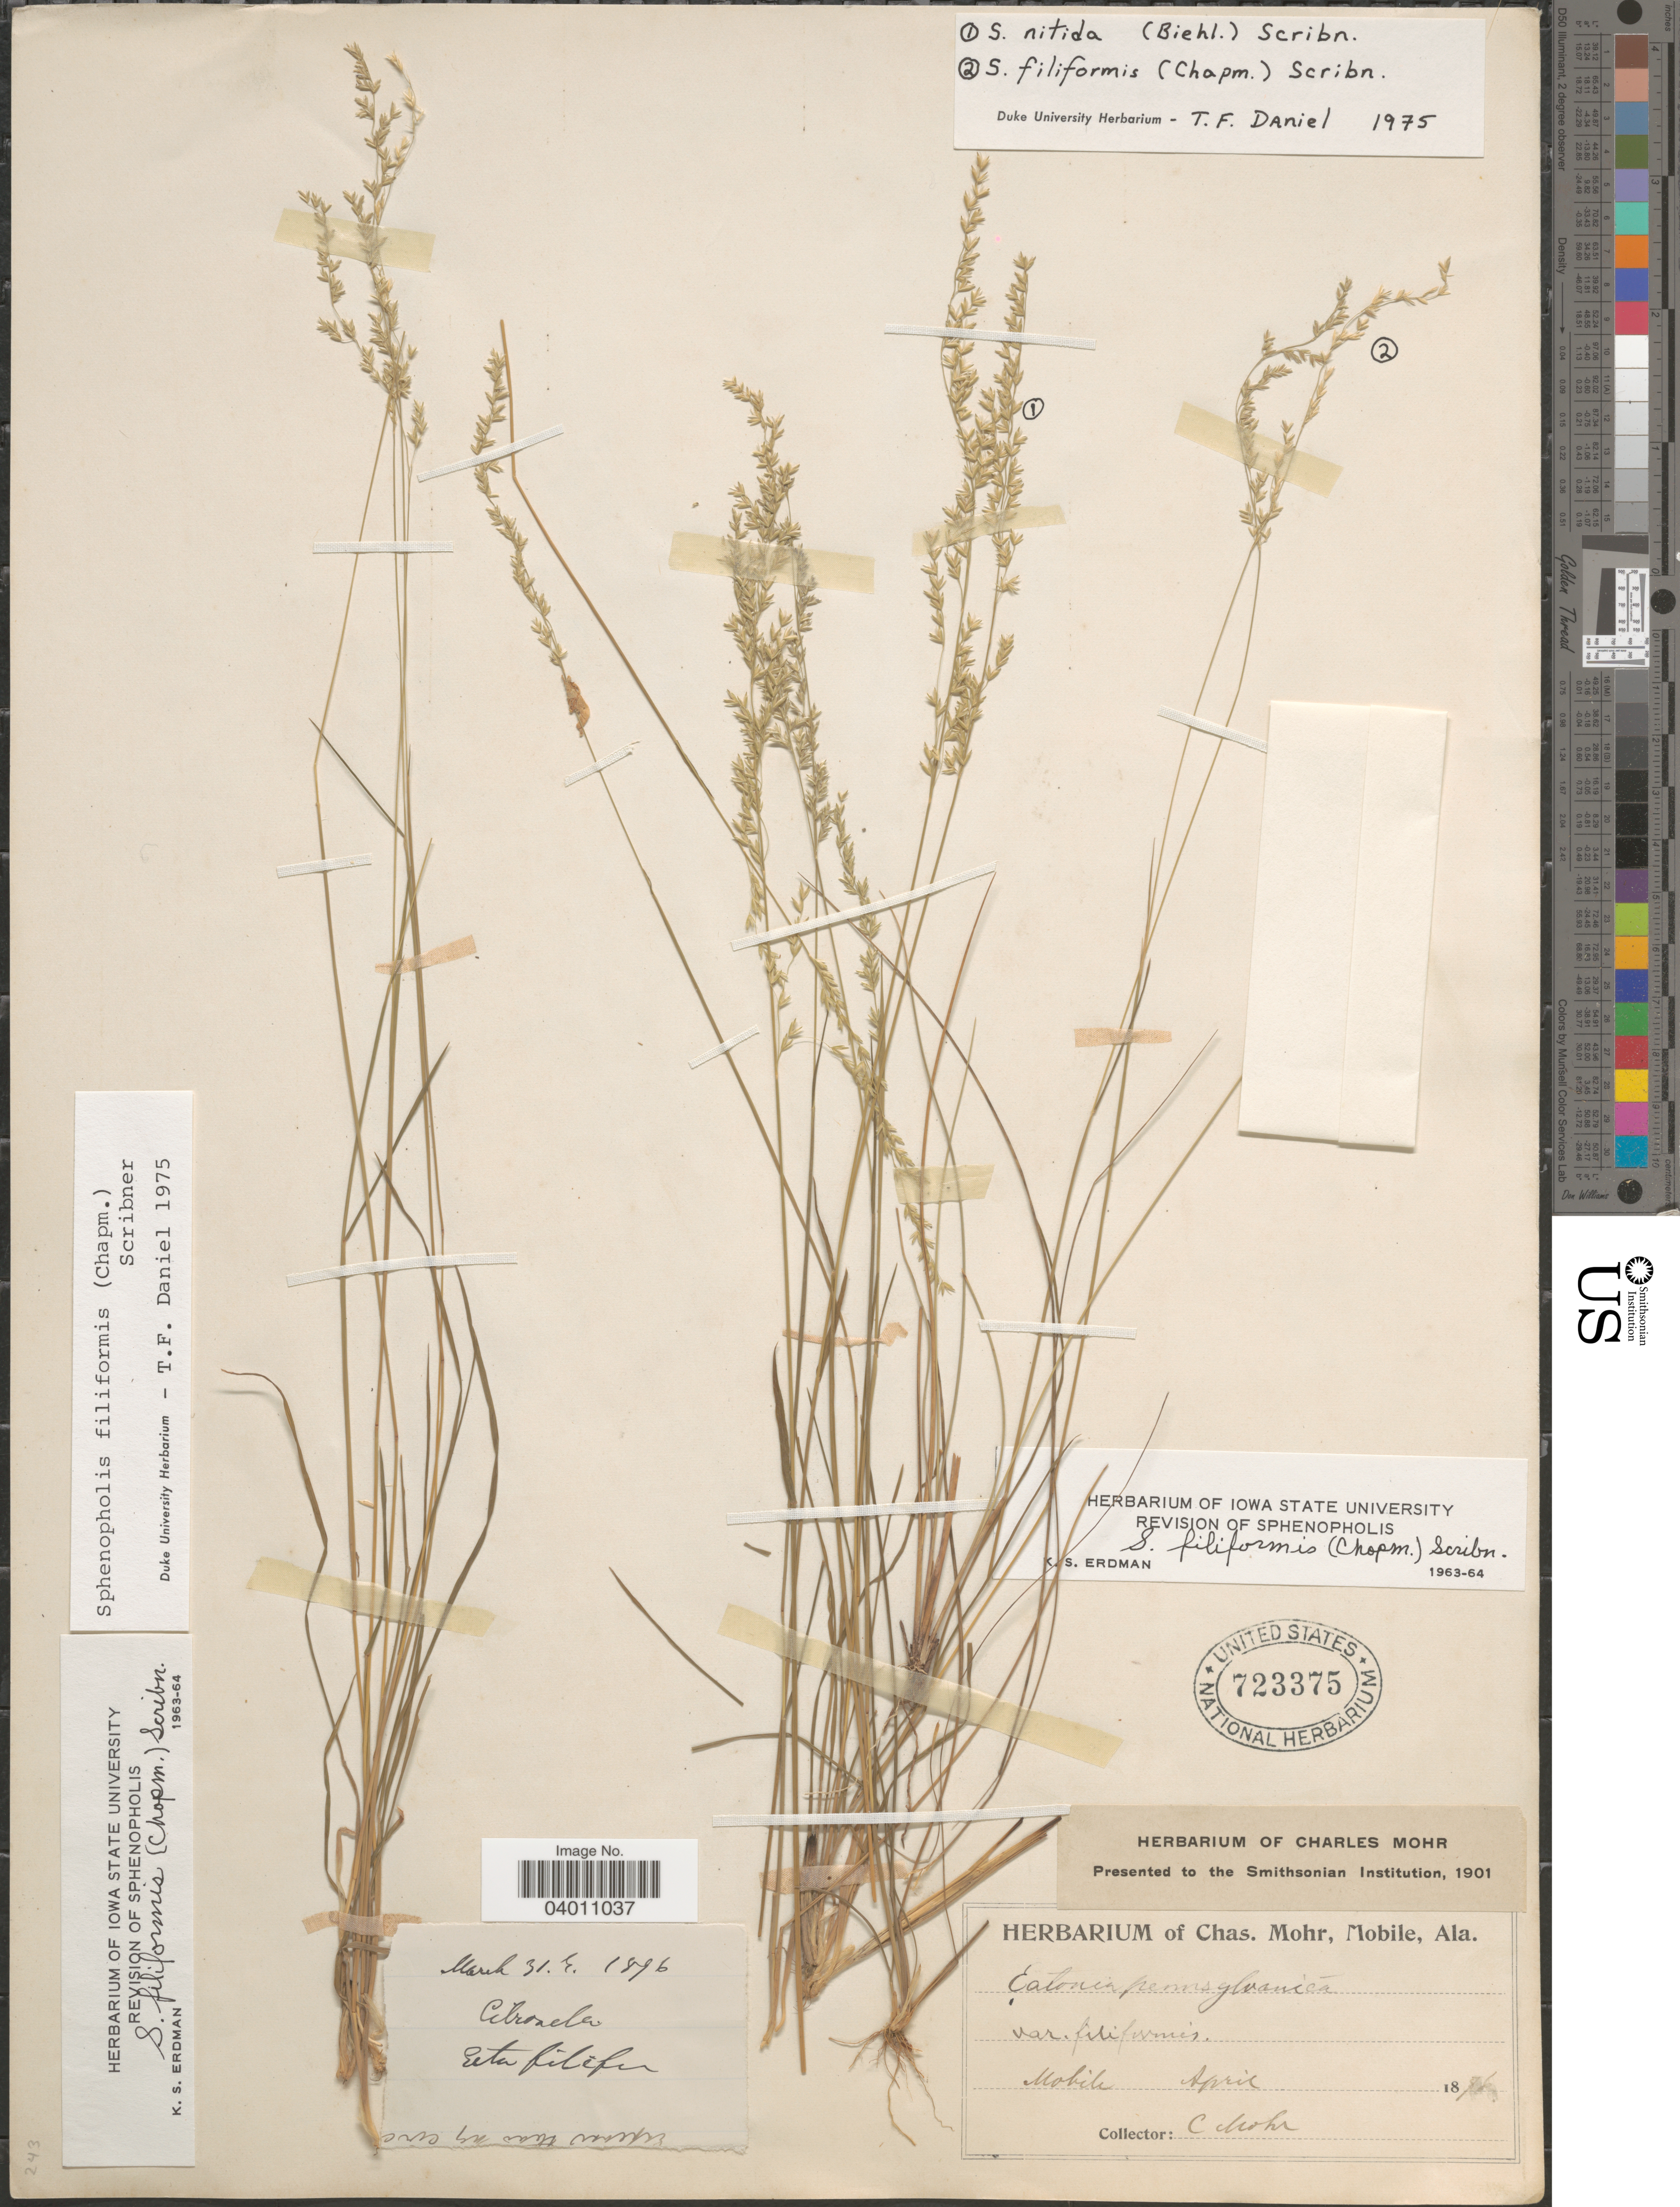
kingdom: Plantae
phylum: Tracheophyta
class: Liliopsida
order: Poales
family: Poaceae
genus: Sphenopholis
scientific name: Sphenopholis filiformis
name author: (Chapm.) Scribn.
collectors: C. T. Mohr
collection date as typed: Transcribed d/m/y: 31/4/1896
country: United States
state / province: Alabama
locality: Mobile.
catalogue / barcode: US 723375